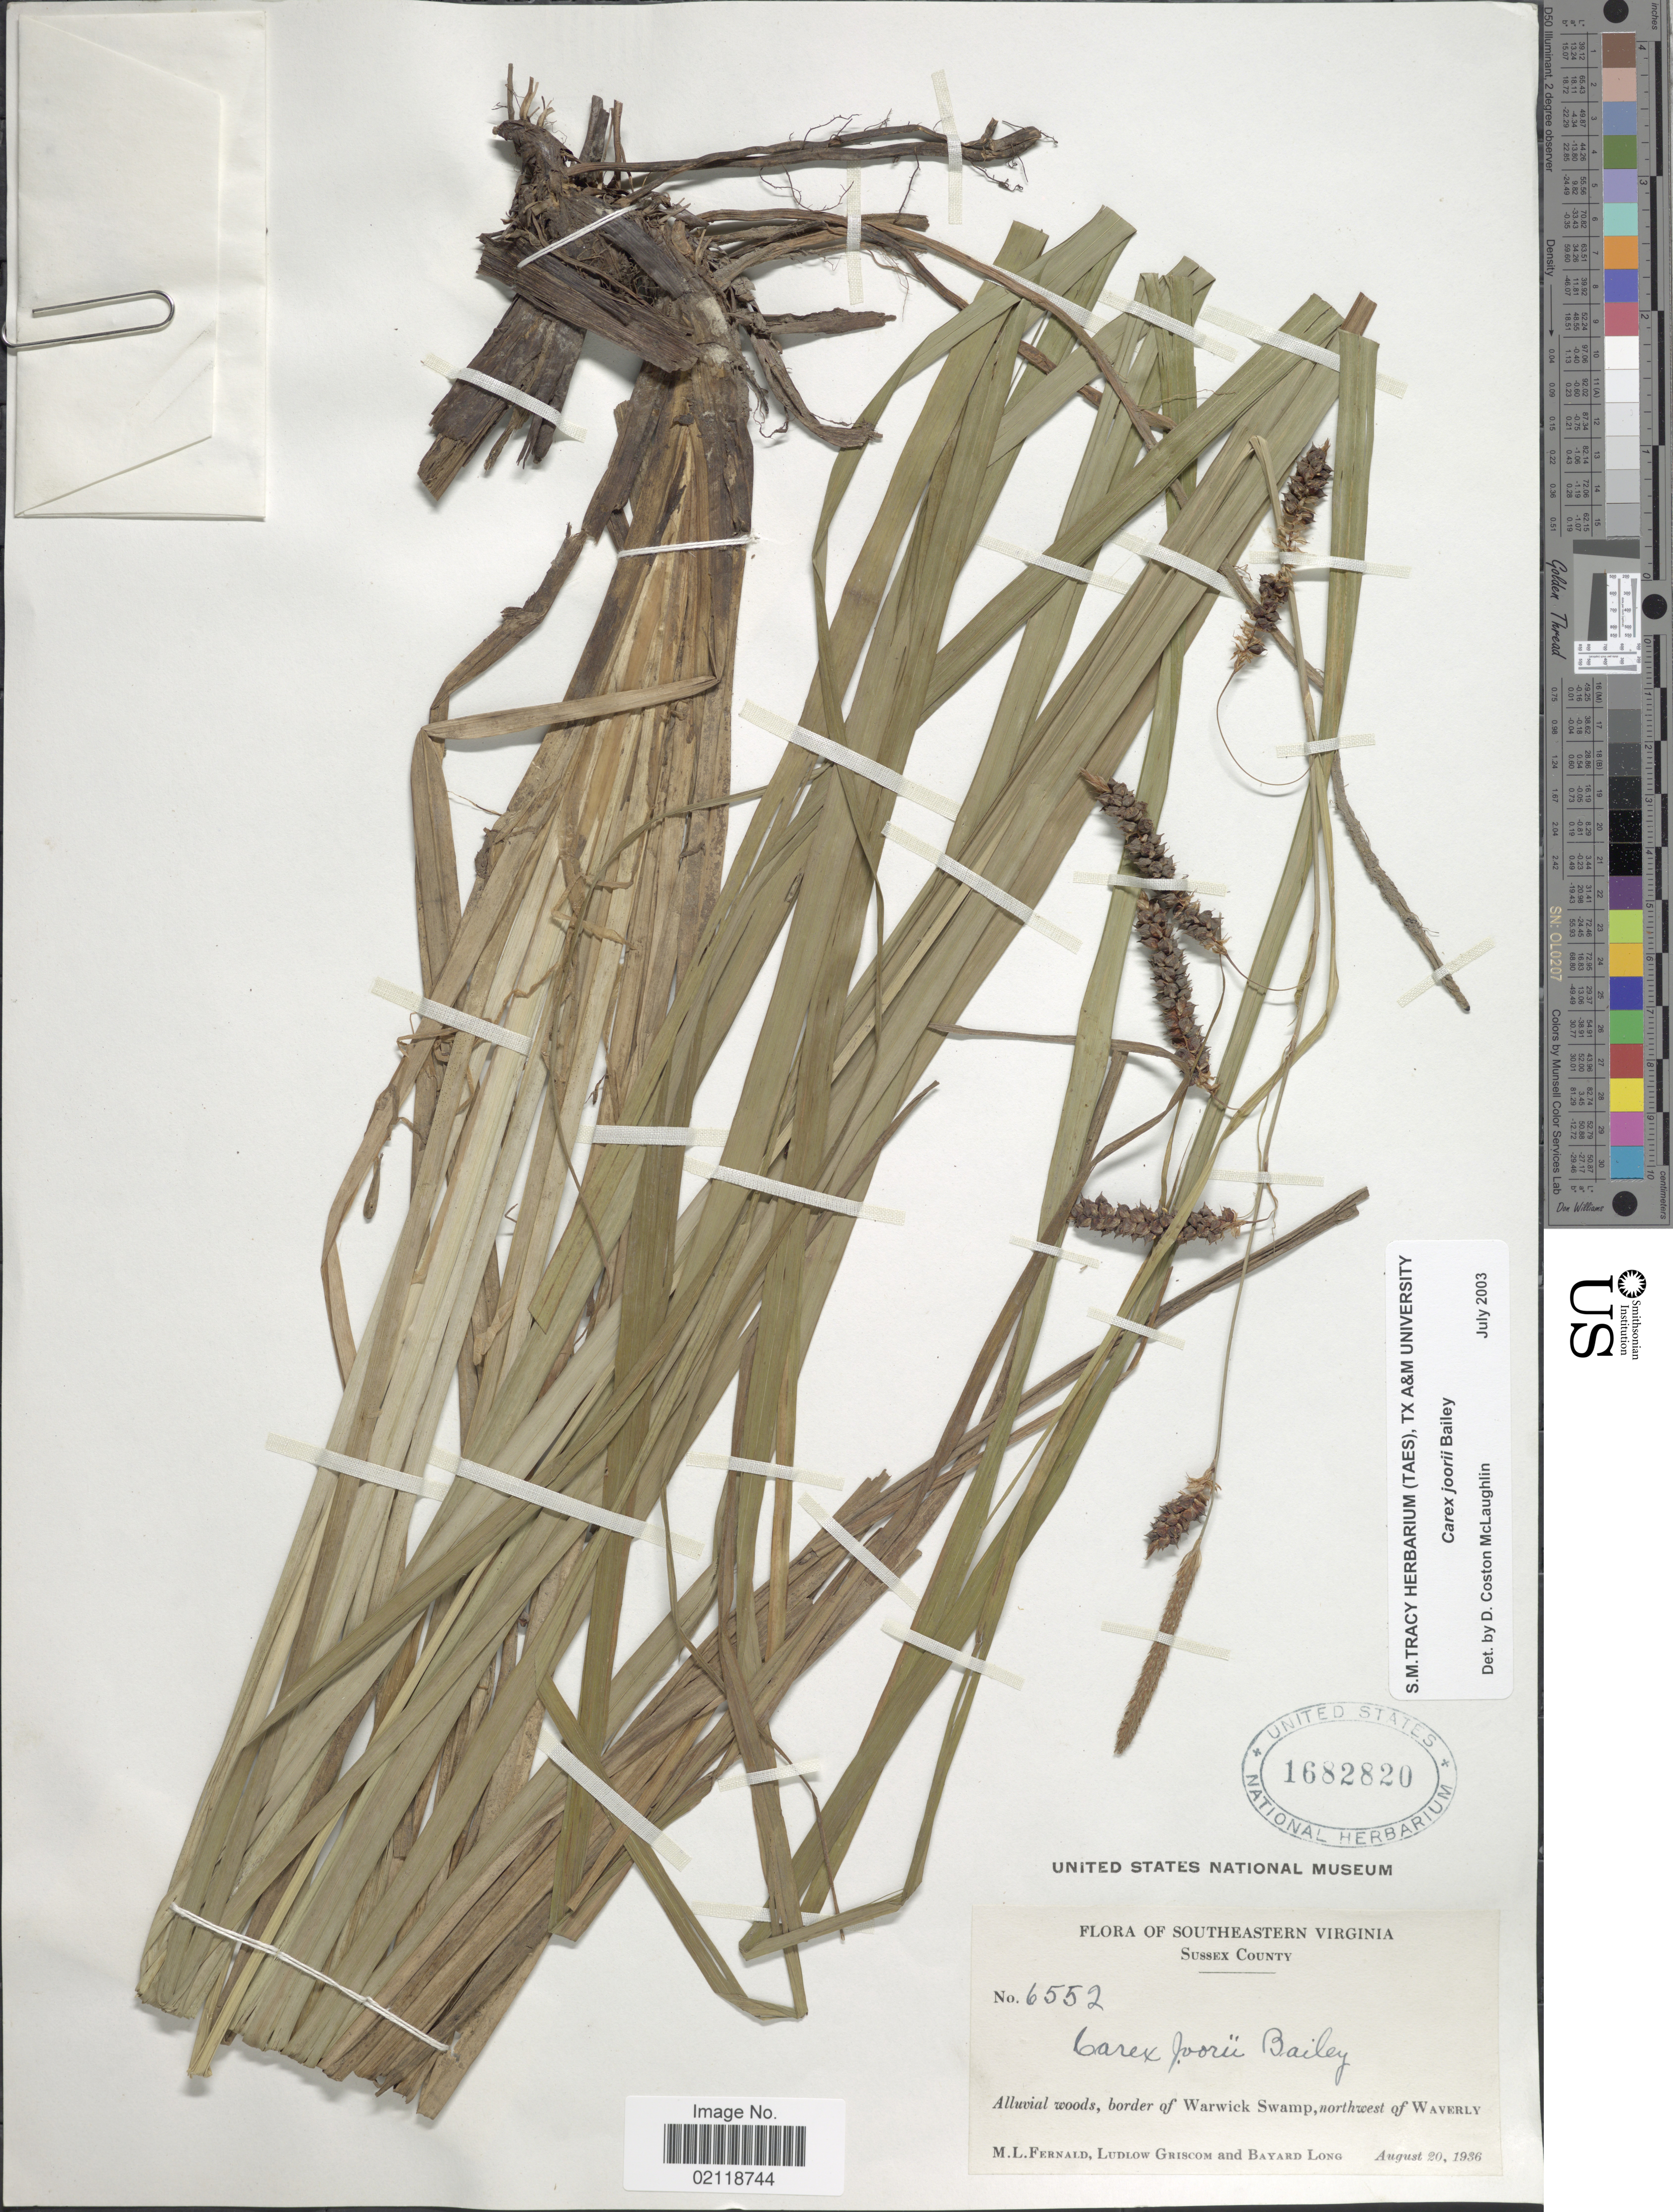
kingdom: Plantae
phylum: Tracheophyta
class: Liliopsida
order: Poales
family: Cyperaceae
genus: Carex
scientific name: Carex joorii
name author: L.H. Bailey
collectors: M. L. Fernald, L. Griscom & B. Long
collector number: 6552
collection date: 1936-08-20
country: United States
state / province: Virginia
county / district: Sussex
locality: Southeastern Virginia, Sussex County, alluvial woods, border of Warwick Swamp, northwest of Waverly.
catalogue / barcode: US 1682820